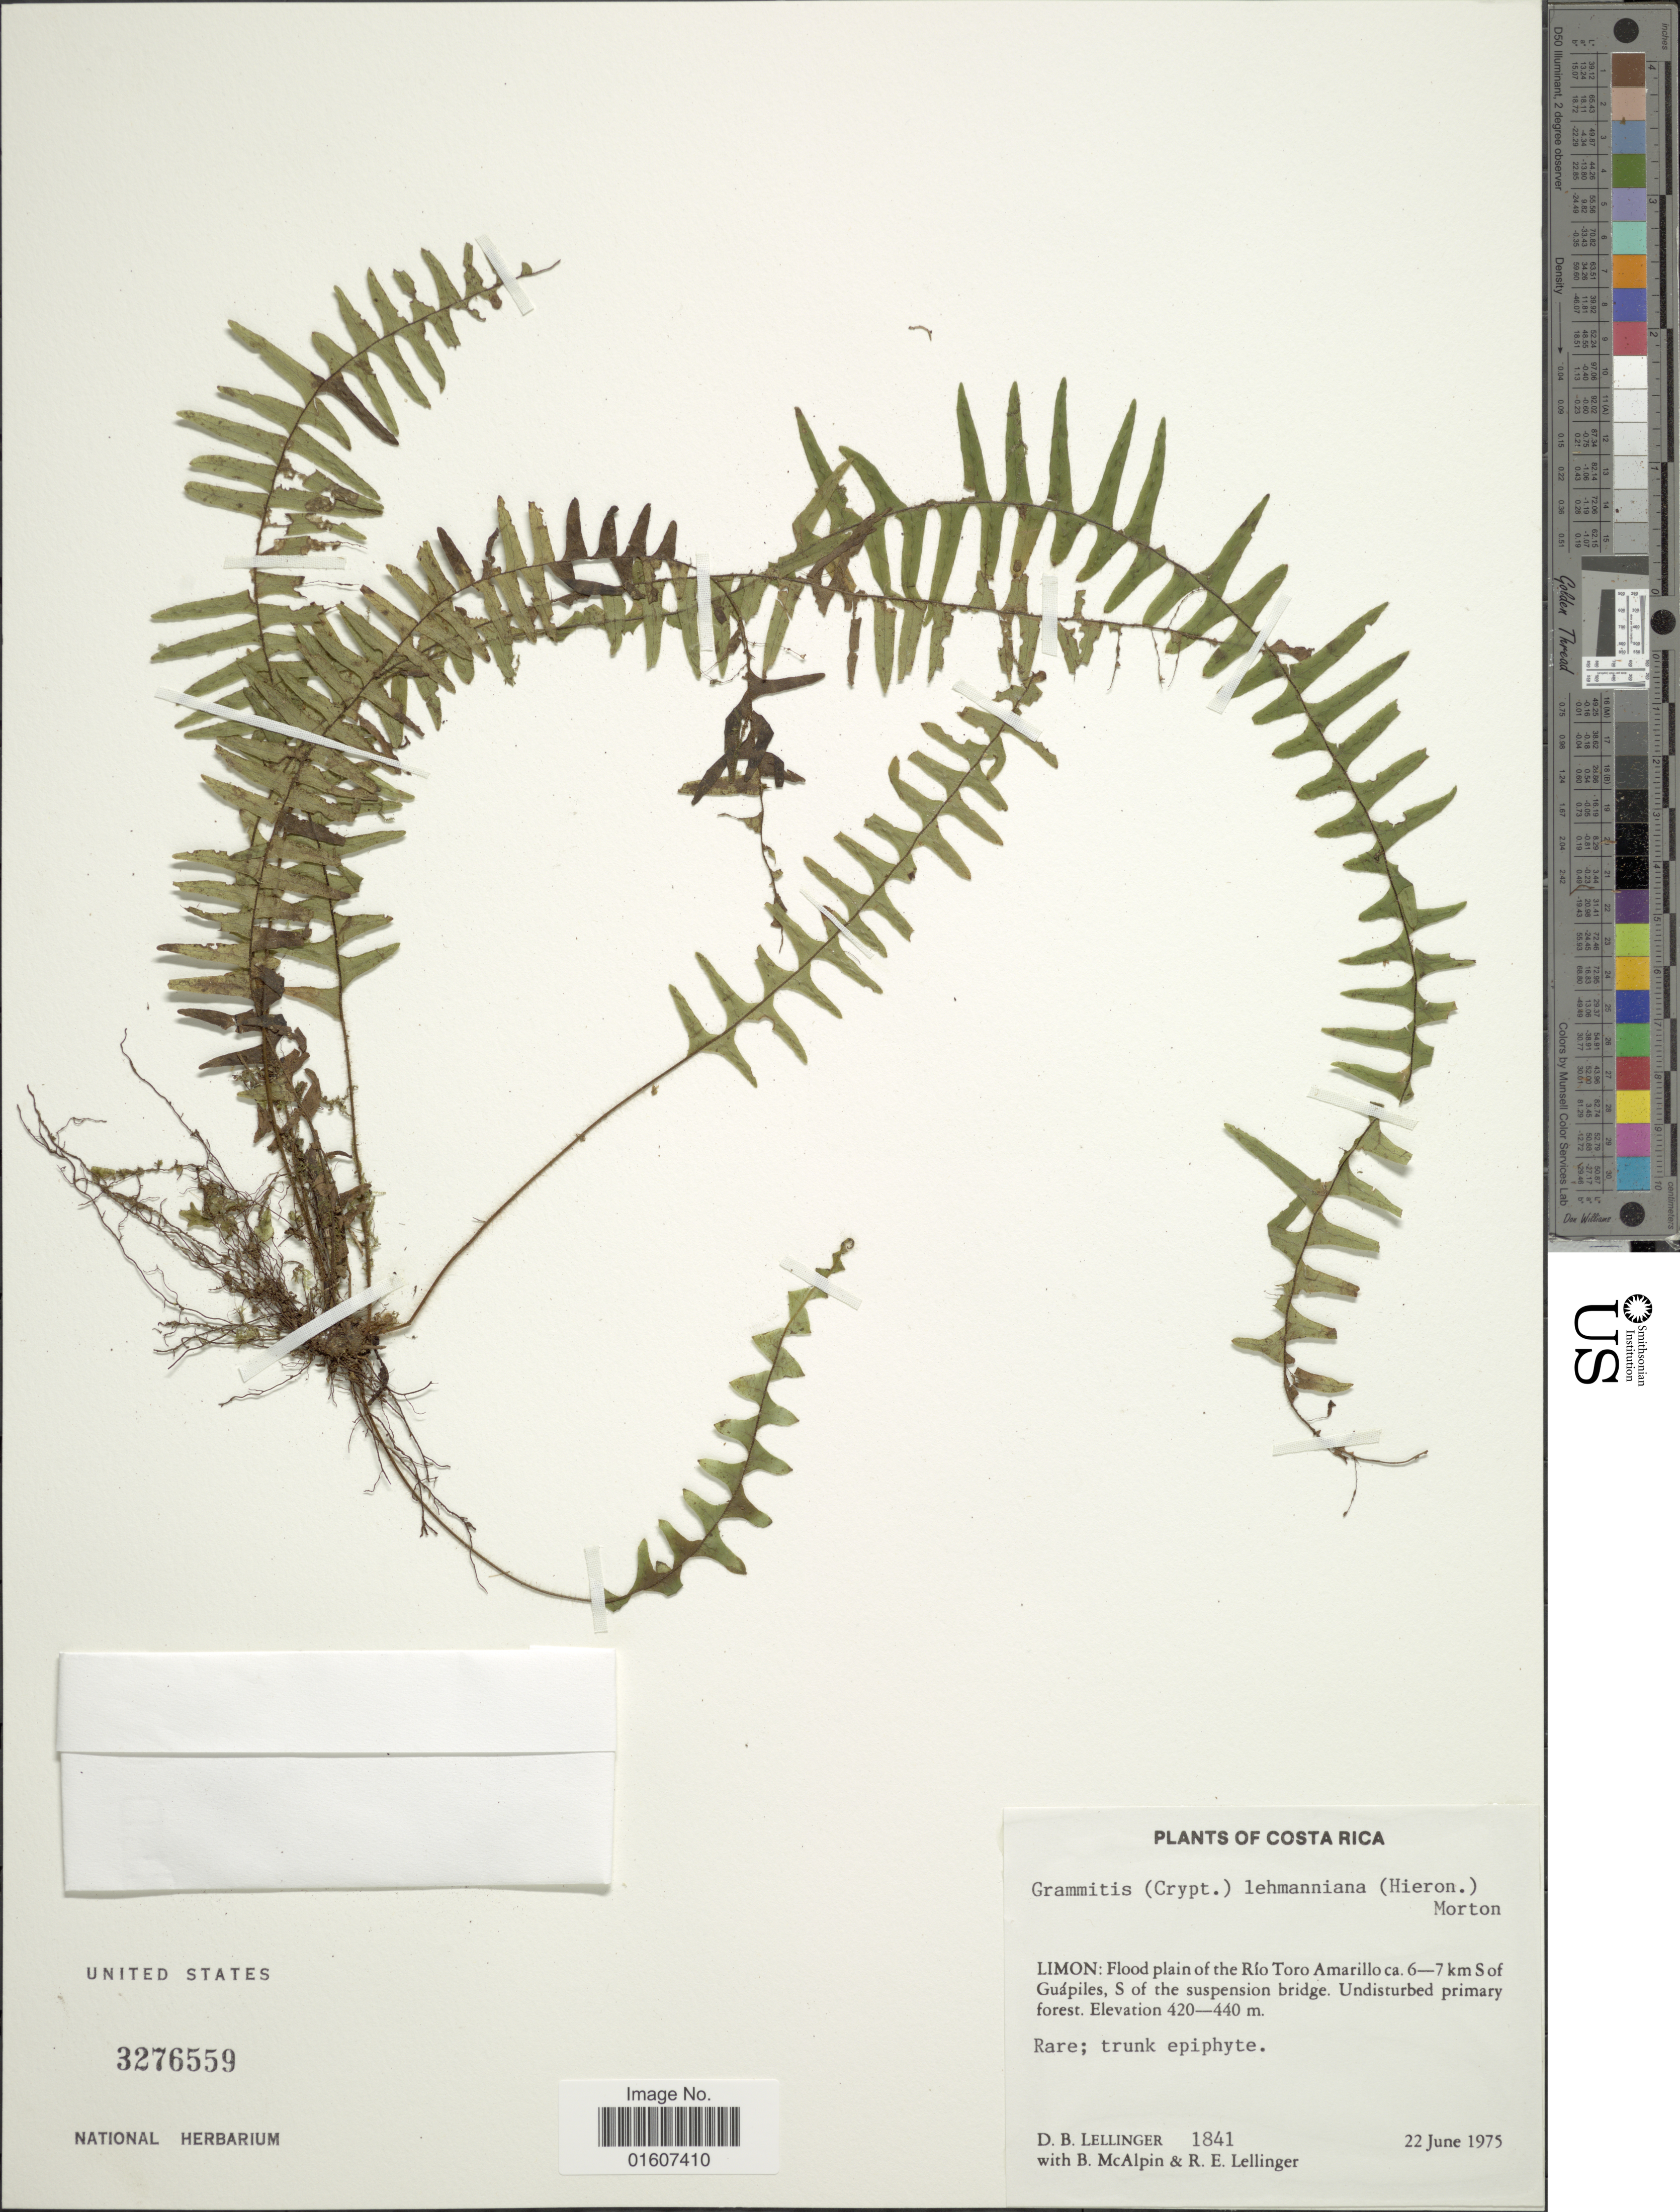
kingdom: Plantae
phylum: Tracheophyta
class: Polypodiopsida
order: Polypodiales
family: Polypodiaceae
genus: Terpsichore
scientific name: Terpsichore lehmanniana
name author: (Hieron.) A.R. Sm.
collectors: D. B. Lellinger, B. McAlpin & R. E. Lellinger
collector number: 1841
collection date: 1975-06-22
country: Costa Rica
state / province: Limón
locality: Flood plain of the Río Toro Amarillo ca. 6-7 km S of Guápiles, S of the suspension bridge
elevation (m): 420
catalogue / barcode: US 3276559